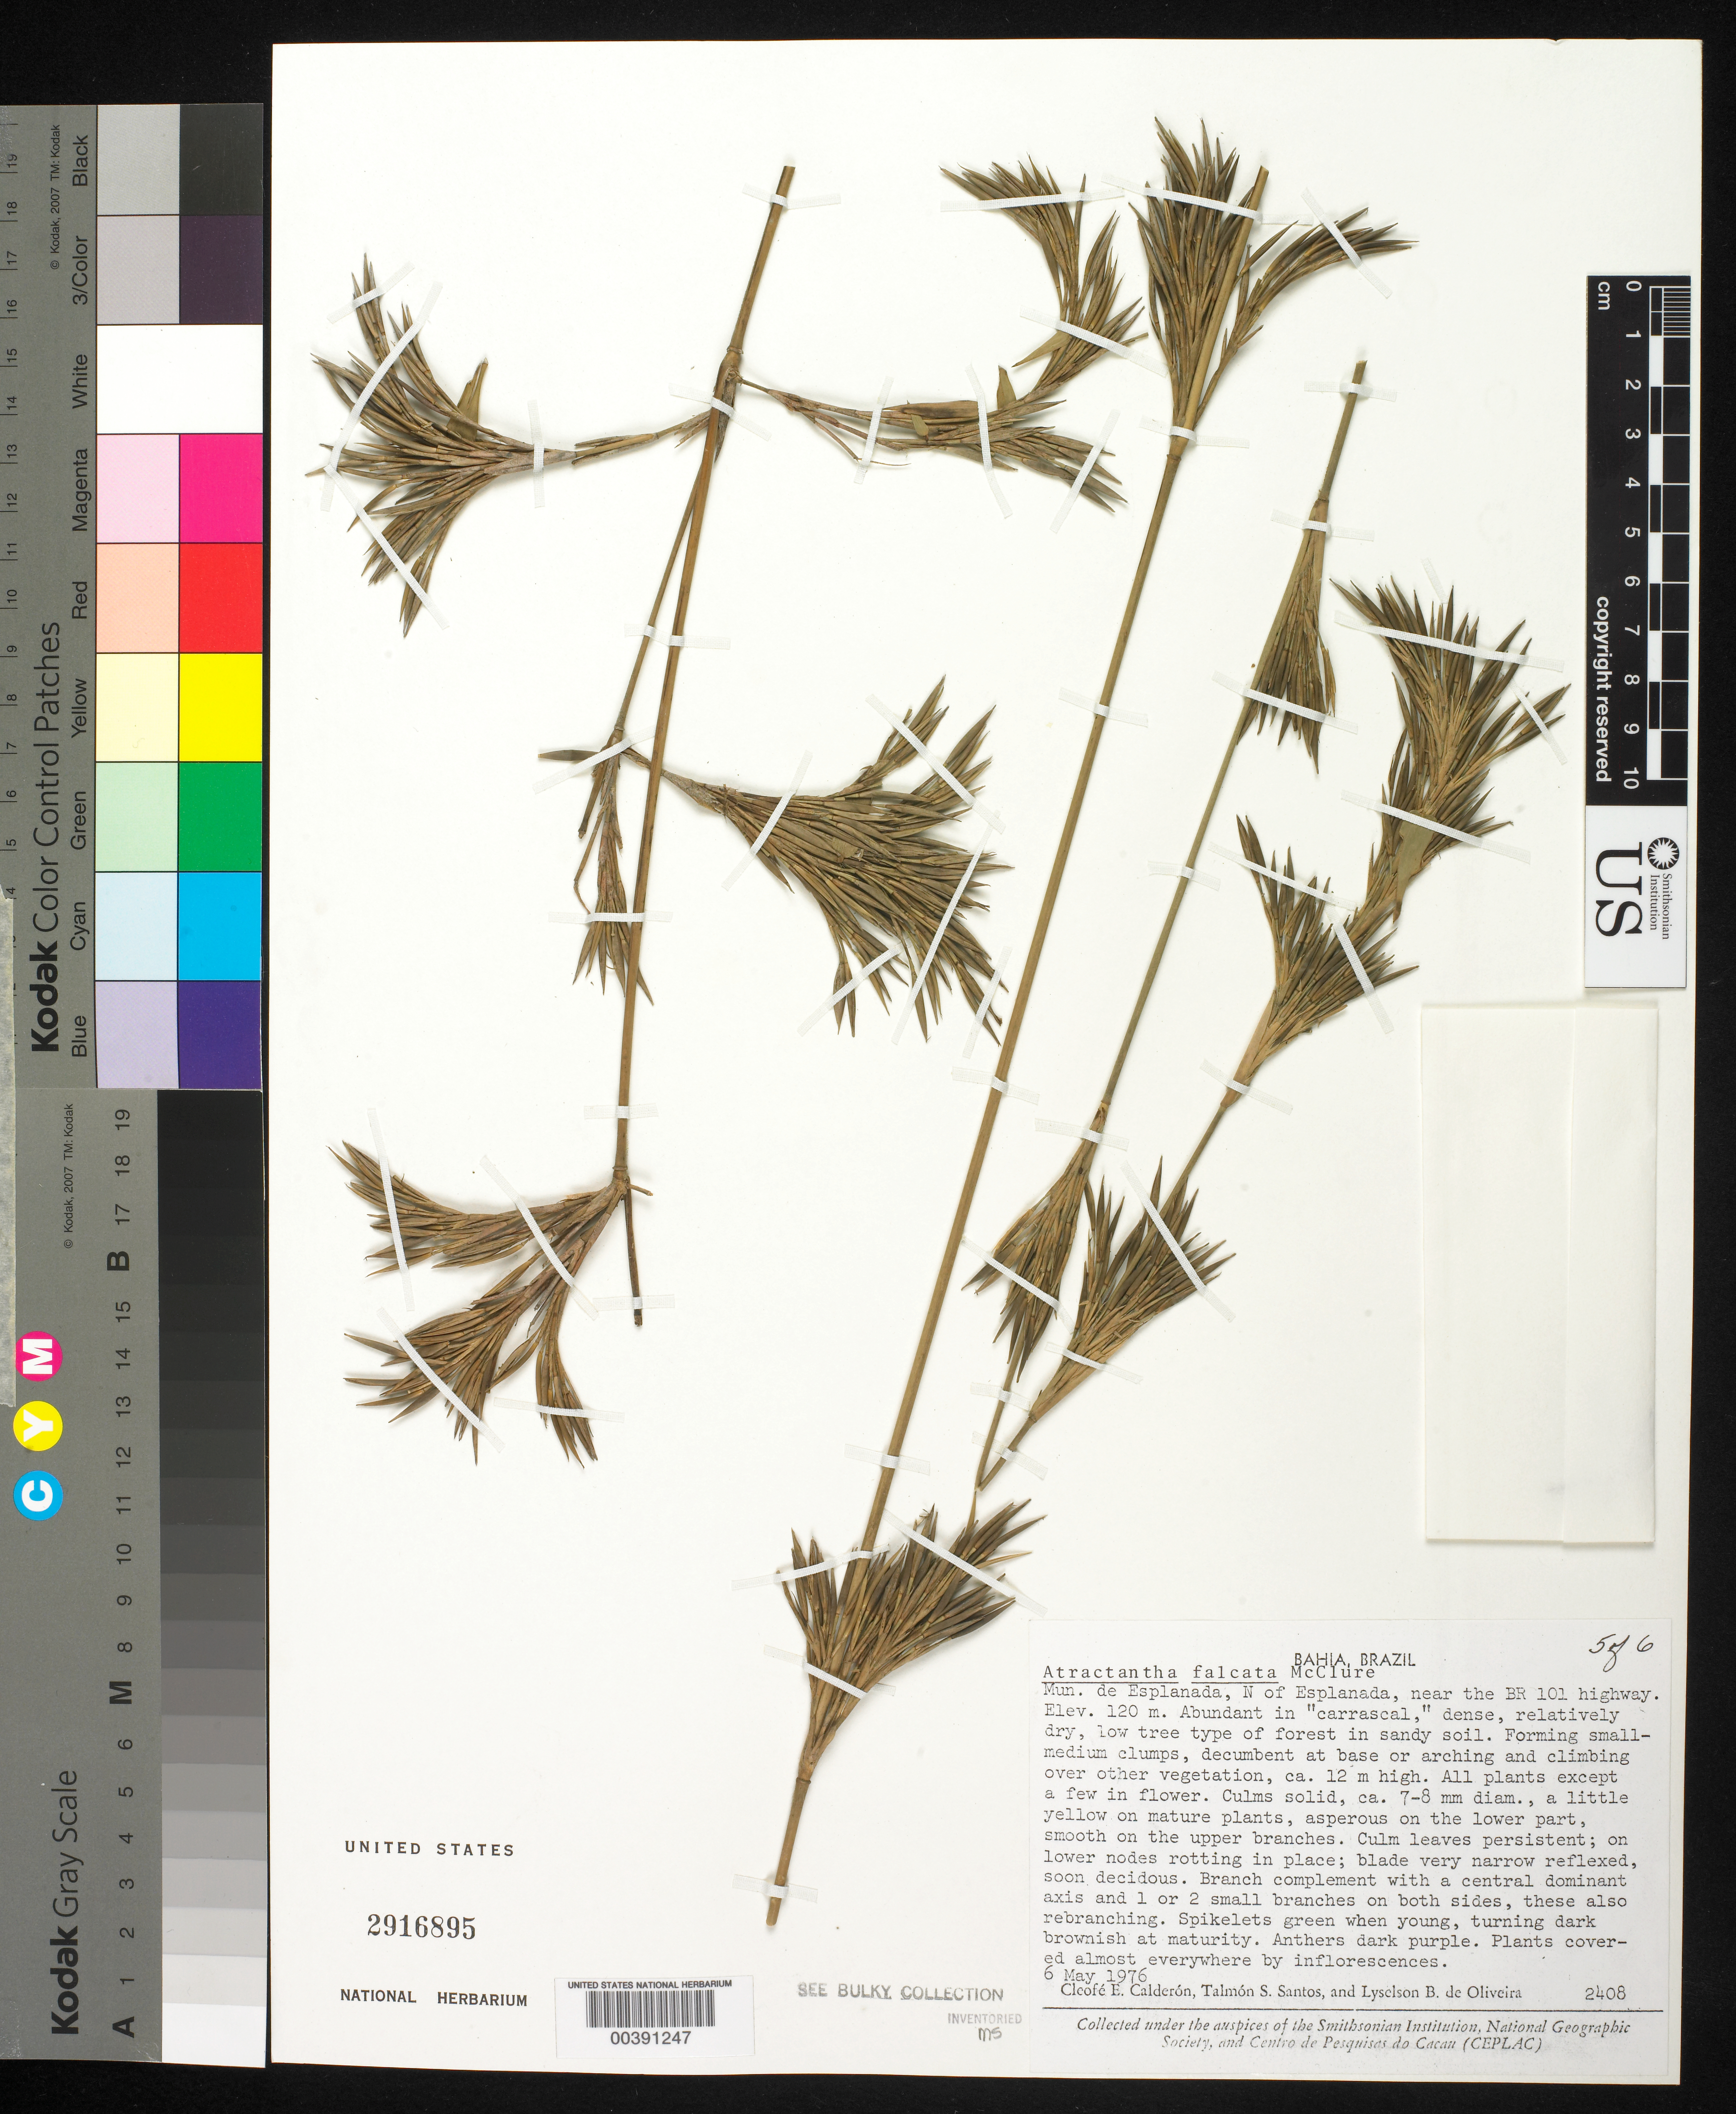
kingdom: Plantae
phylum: Tracheophyta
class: Liliopsida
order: Poales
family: Poaceae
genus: Atractantha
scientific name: Atractantha falcata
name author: McClure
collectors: C. E. Calderón, T. S. Santos & L. de Oliveira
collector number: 2408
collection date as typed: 06 May 1976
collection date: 1976-05-06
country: Brazil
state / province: Bahia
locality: Esplanda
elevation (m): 120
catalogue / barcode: US 2916895